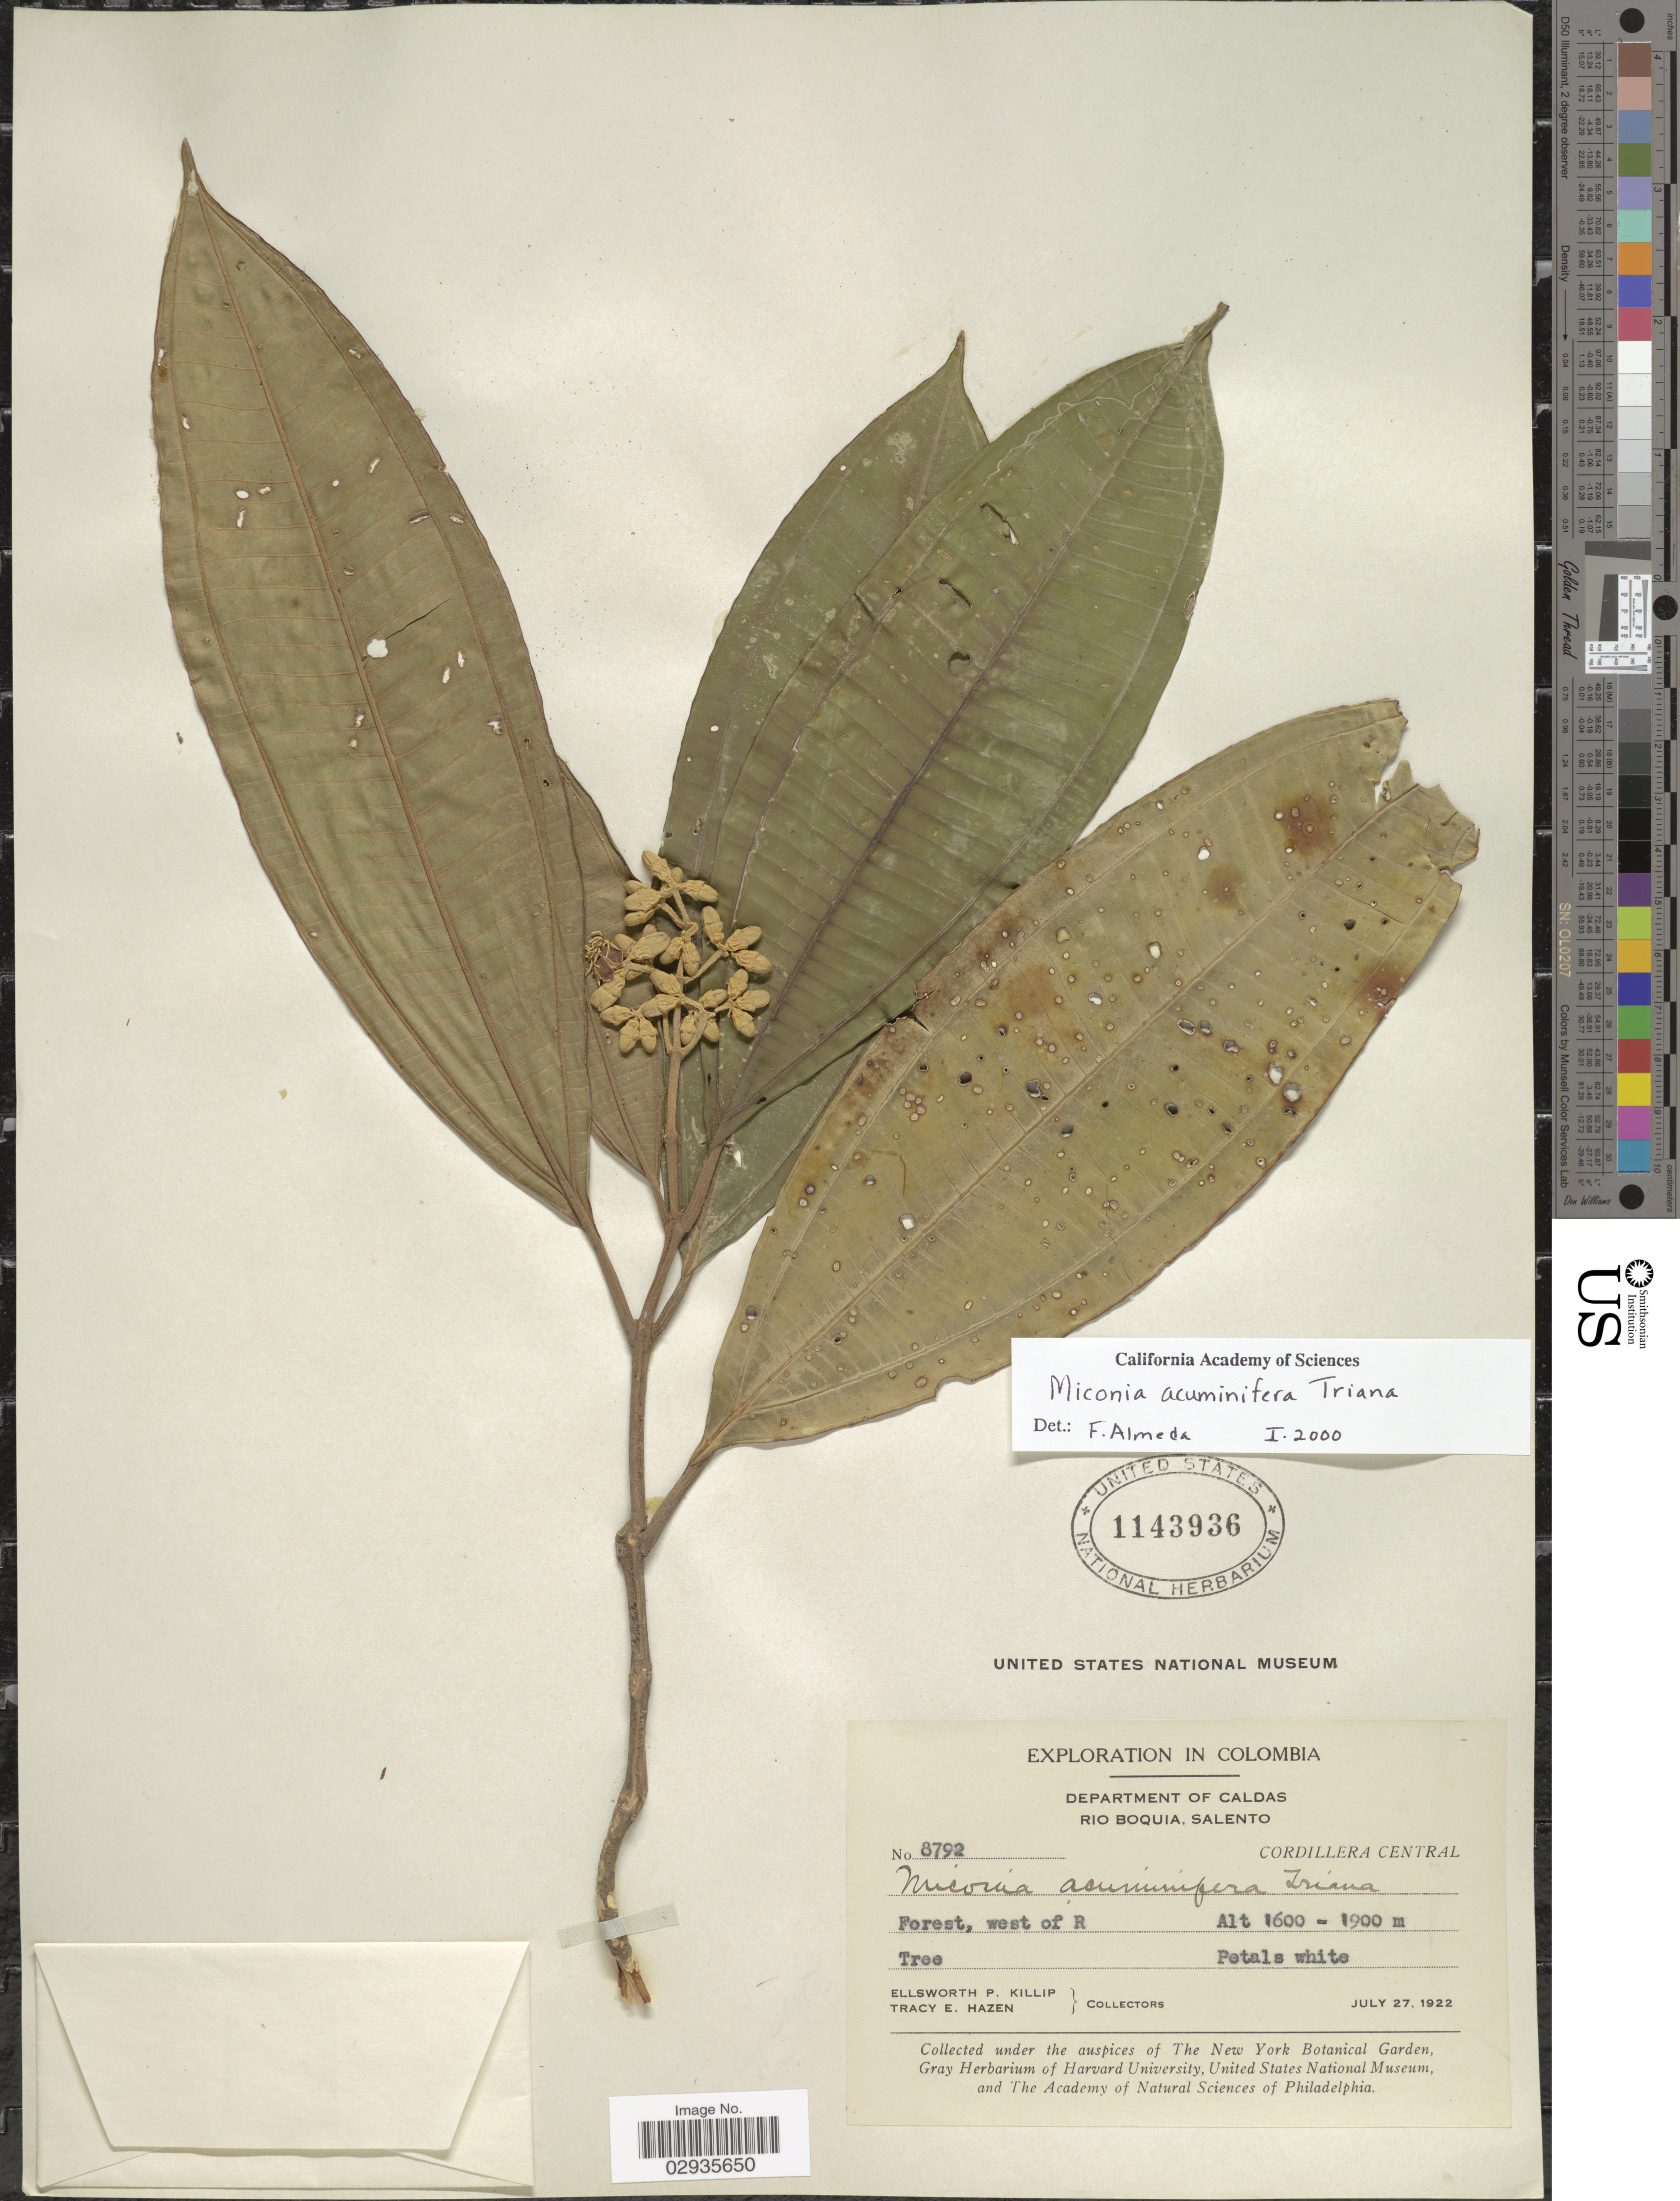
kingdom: Plantae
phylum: Tracheophyta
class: Magnoliopsida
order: Myrtales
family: Melastomataceae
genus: Miconia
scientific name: Miconia acuminifera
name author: Triana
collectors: E. P. Killip & T. E. Hazen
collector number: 8792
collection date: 1922-07-27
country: Colombia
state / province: Caldas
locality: Department of Caldas. Rio Boquia, Salento. Cordillera Central. West of R.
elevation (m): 1600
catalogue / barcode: US 1143936